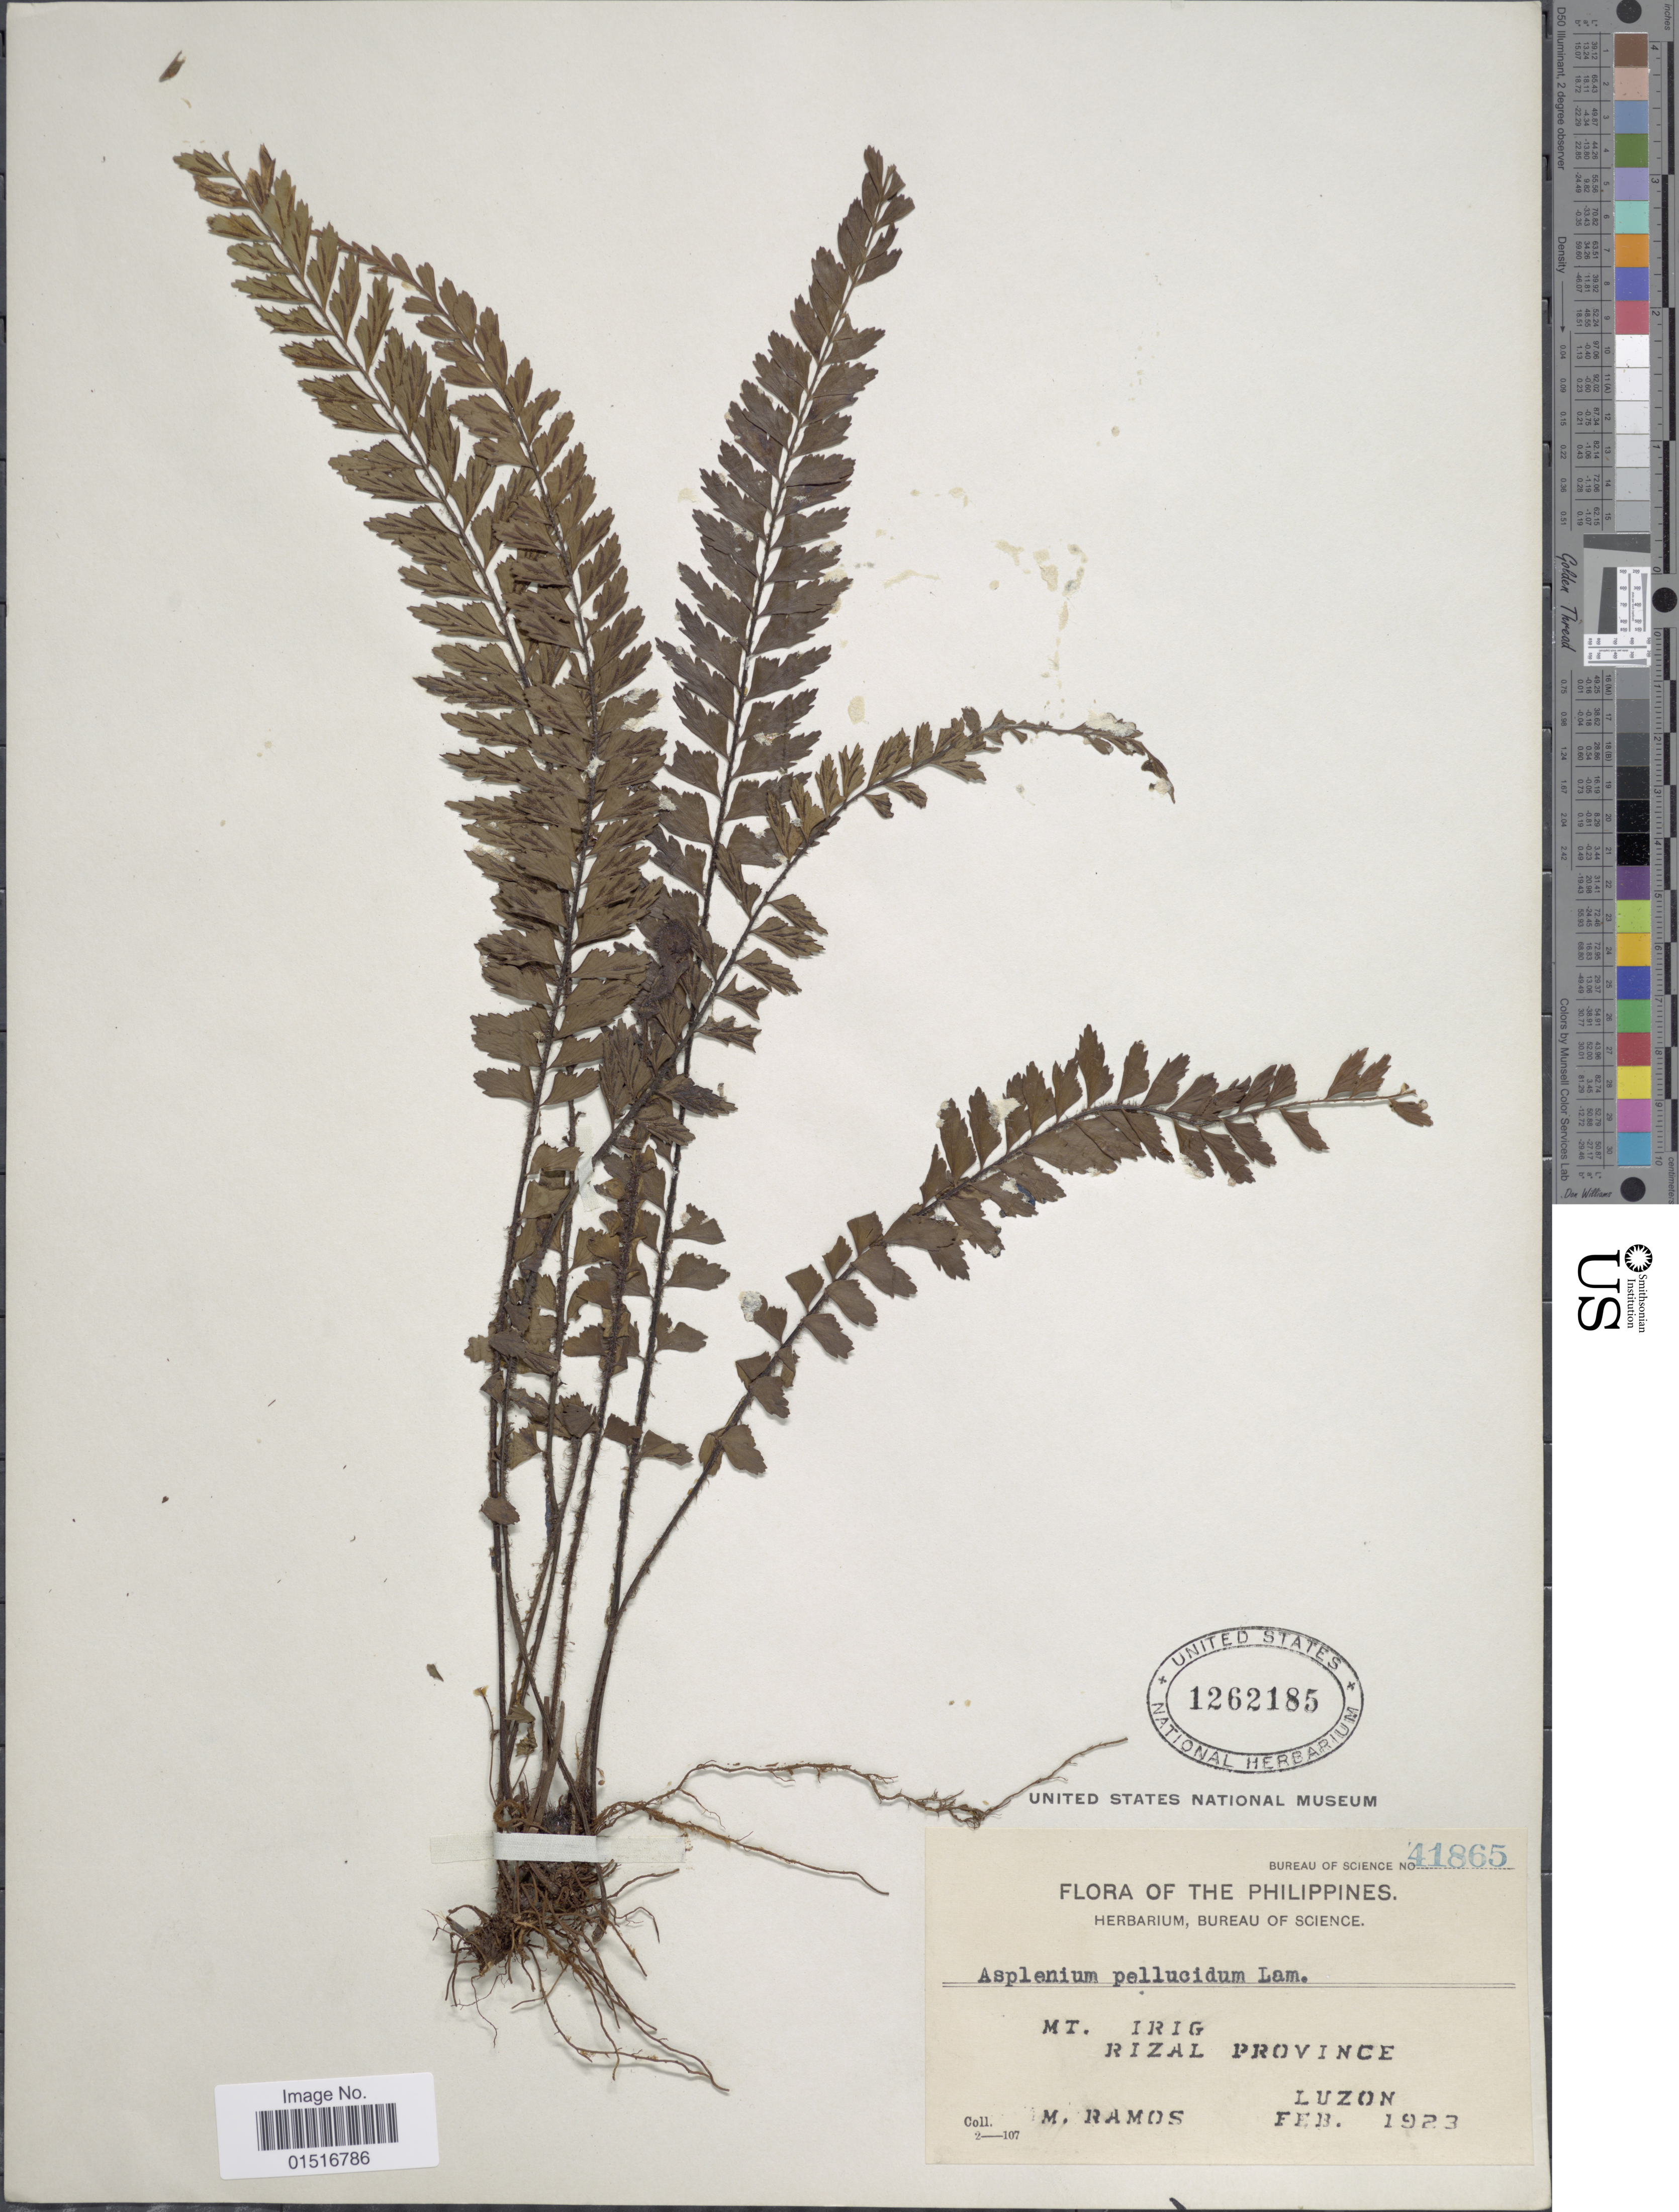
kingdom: Plantae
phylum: Tracheophyta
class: Polypodiopsida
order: Polypodiales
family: Aspleniaceae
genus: Asplenium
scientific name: Asplenium pellucidum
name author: Lam.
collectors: M. Ramos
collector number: Bureau of Science 41865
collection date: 1923-02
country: Philippines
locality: Mt. Irig. Rizal Province. Luzon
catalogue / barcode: US 1262185